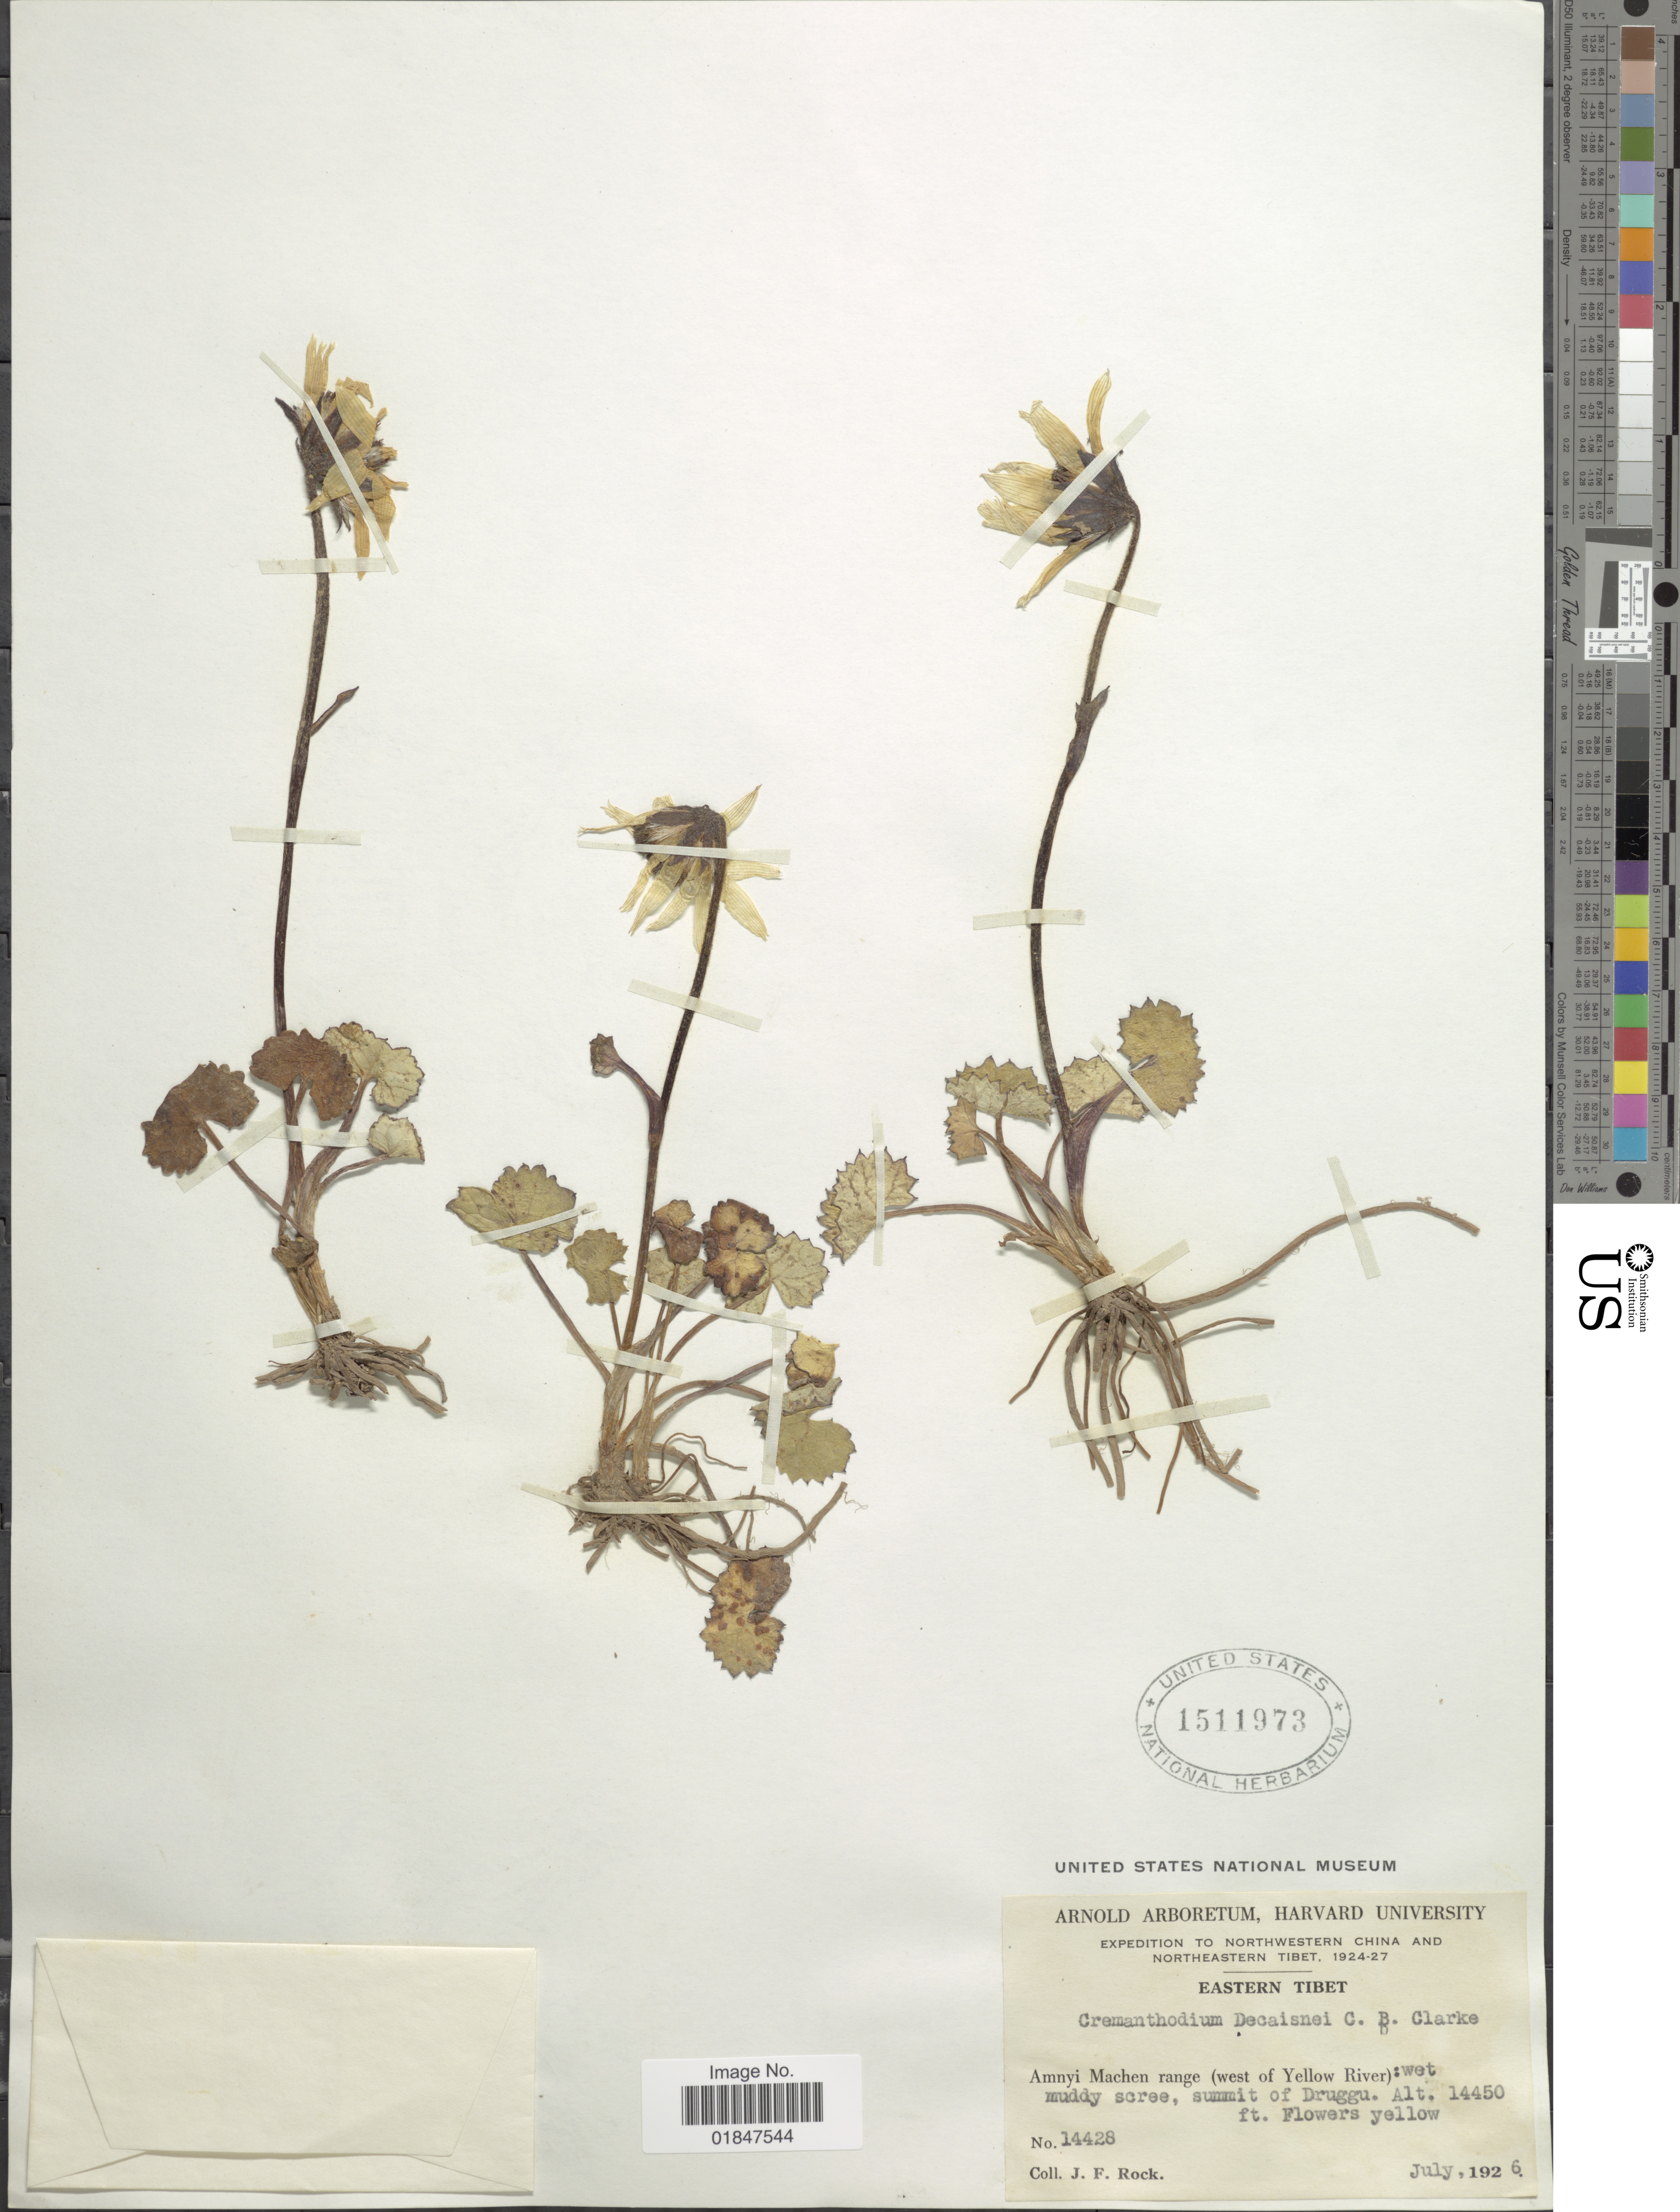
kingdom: Plantae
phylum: Tracheophyta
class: Magnoliopsida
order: Asterales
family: Asteraceae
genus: Cremanthodium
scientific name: Cremanthodium decaisnei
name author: C.B. Clarke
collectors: J. Rock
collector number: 14428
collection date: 1926-07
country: China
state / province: Xizang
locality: Northwestern China and Northeastern Tibet, Eastern Tibet, Amnyi Machen range (west of Yellow River): wet muddy scree, summit of Druggu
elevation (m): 4404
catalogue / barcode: US 1511973